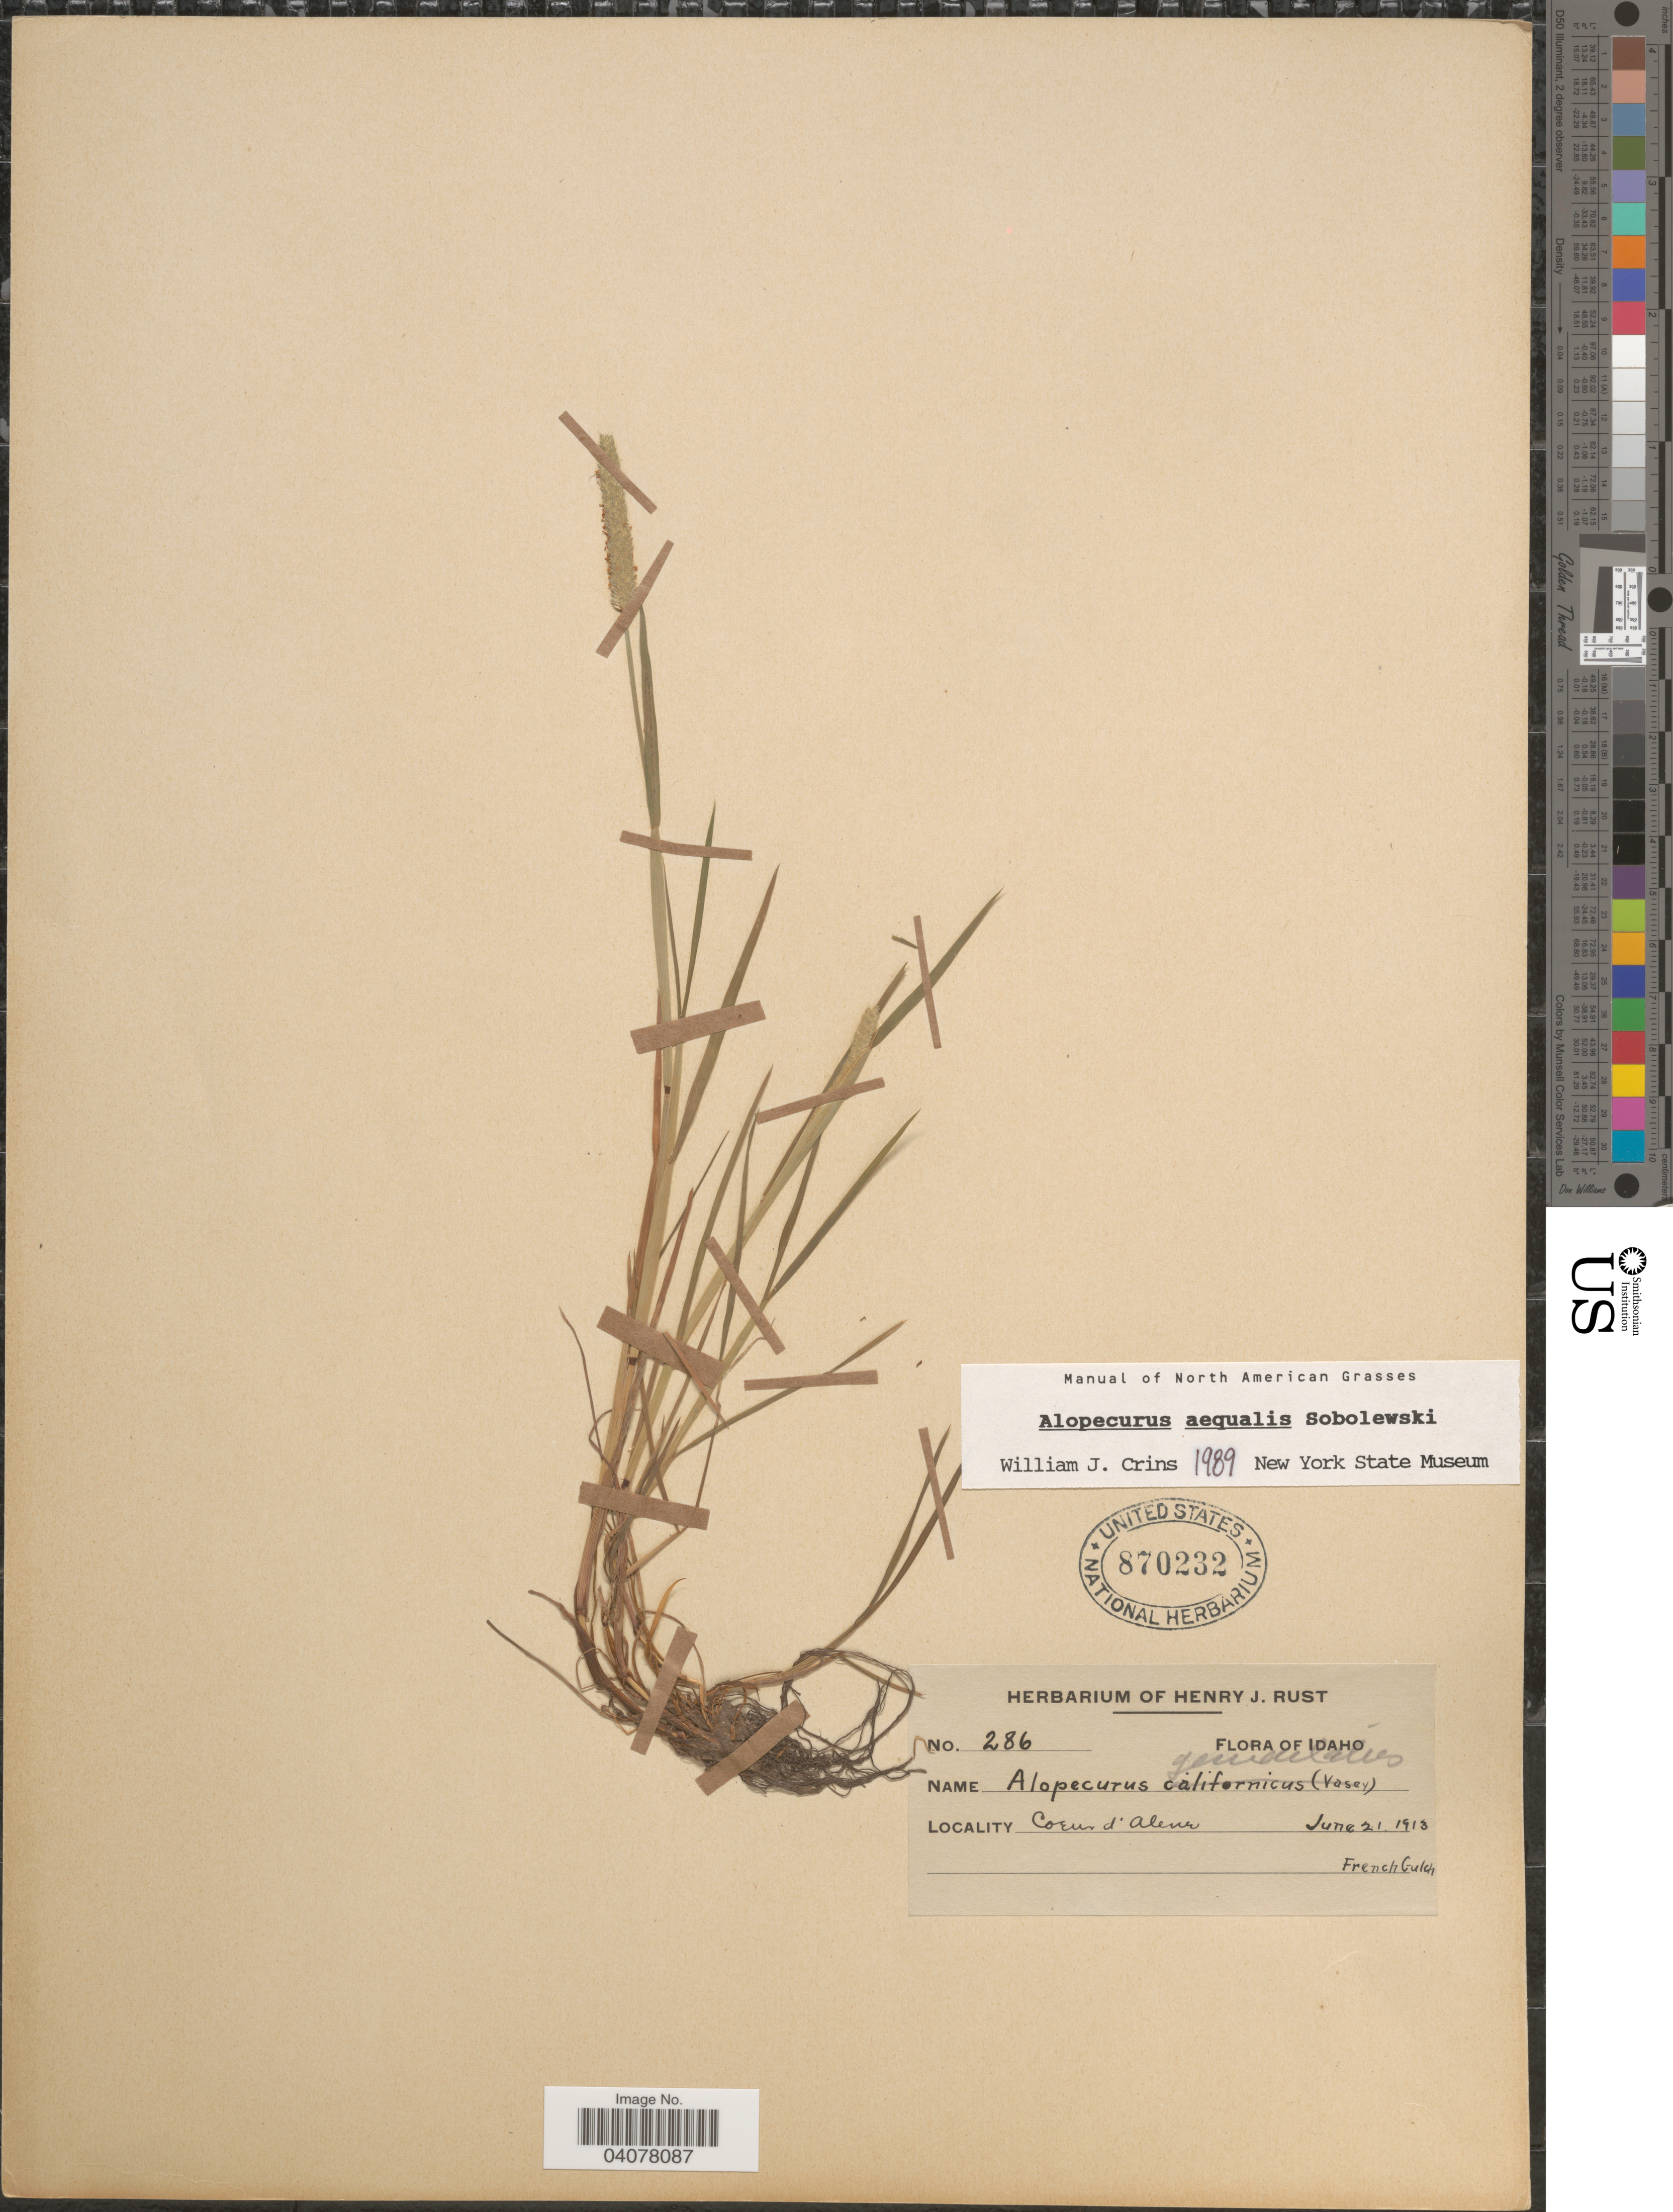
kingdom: Plantae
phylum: Tracheophyta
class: Liliopsida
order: Poales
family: Poaceae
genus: Alopecurus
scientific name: Alopecurus aequalis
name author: Sobol.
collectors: ex herb. Henry J. Rust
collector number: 286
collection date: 1913-06-21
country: United States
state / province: Idaho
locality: Coeur d'Alene. French Gulch.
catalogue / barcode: US 870232